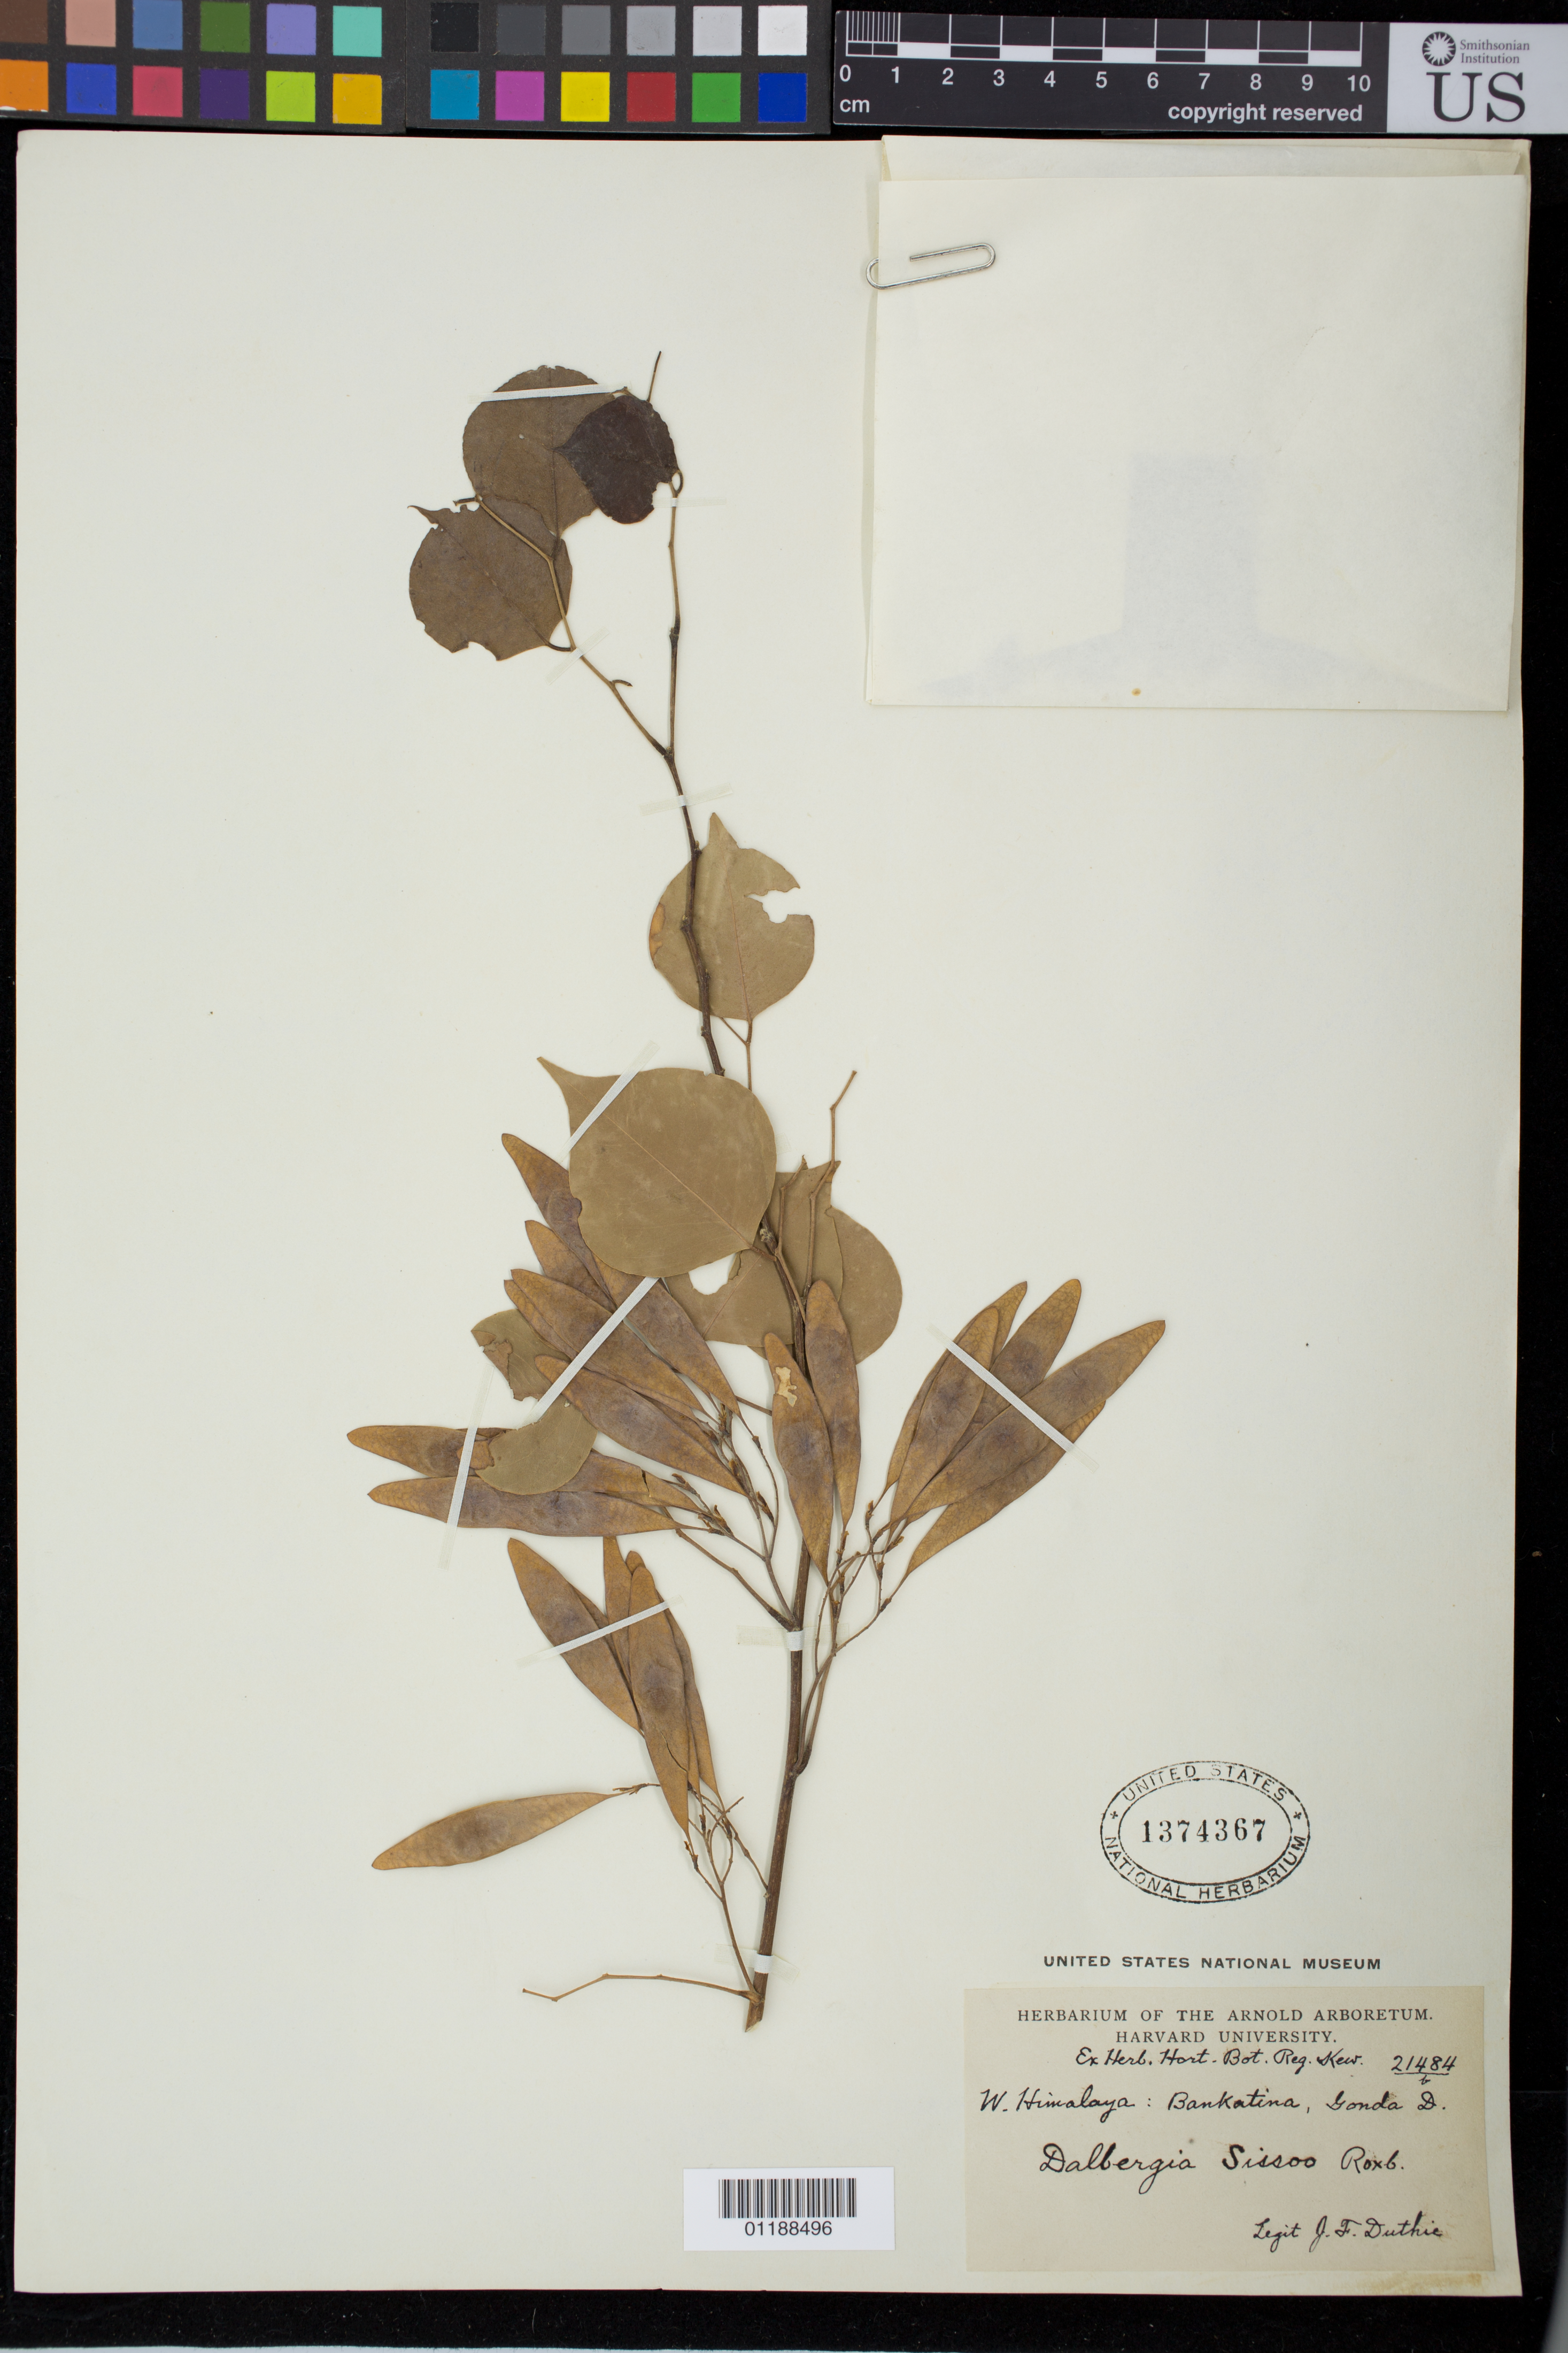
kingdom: Plantae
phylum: Tracheophyta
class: Magnoliopsida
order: Fabales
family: Fabaceae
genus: Dalbergia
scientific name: Dalbergia sissoo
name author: Roxb.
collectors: J. F. Duthie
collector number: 21484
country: India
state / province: Uttar Pradesh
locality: W. Himalaya: Bankatina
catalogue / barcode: US 1374367